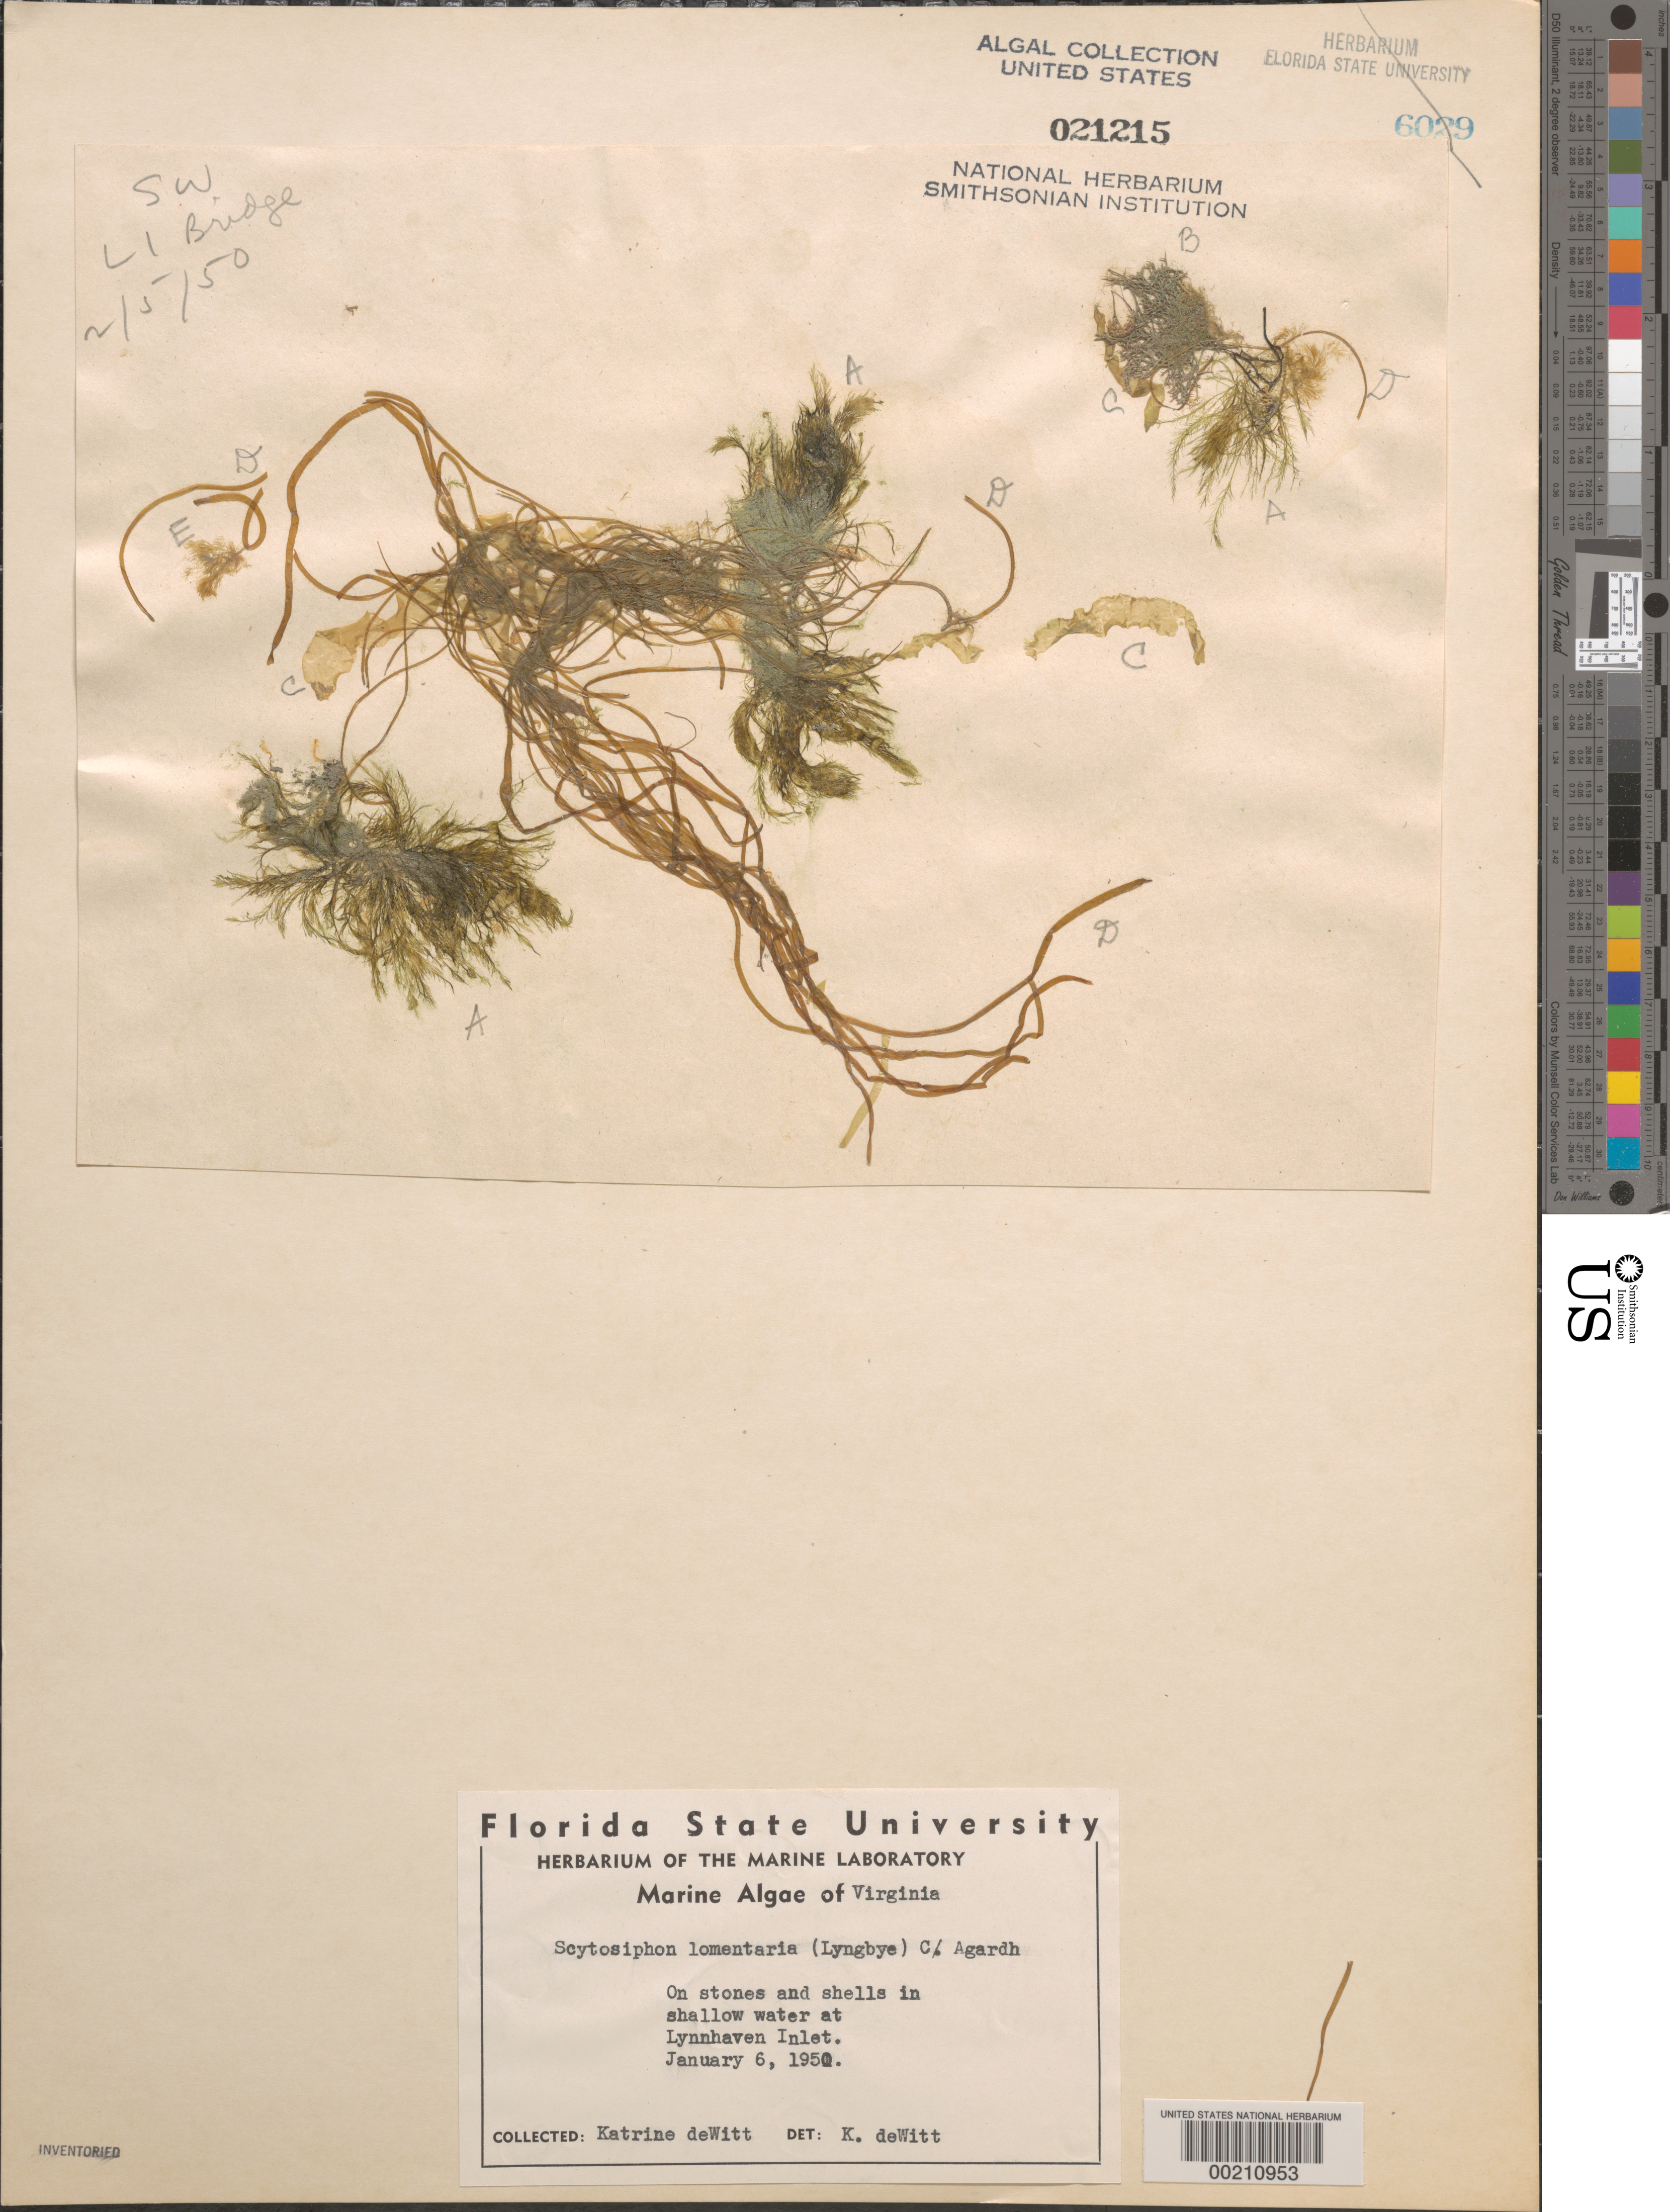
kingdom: Chromista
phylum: Ochrophyta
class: Phaeophyceae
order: Scytosiphonales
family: Scytosiphonaceae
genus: Scytosiphon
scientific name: Scytosiphon lomentaria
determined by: deWitt, K.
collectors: K. deWitt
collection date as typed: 06 Jan 1950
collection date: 1950-01-06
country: United States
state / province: Virginia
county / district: City of Virginia Beach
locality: Lynnhaven Inlet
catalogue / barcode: US 21215